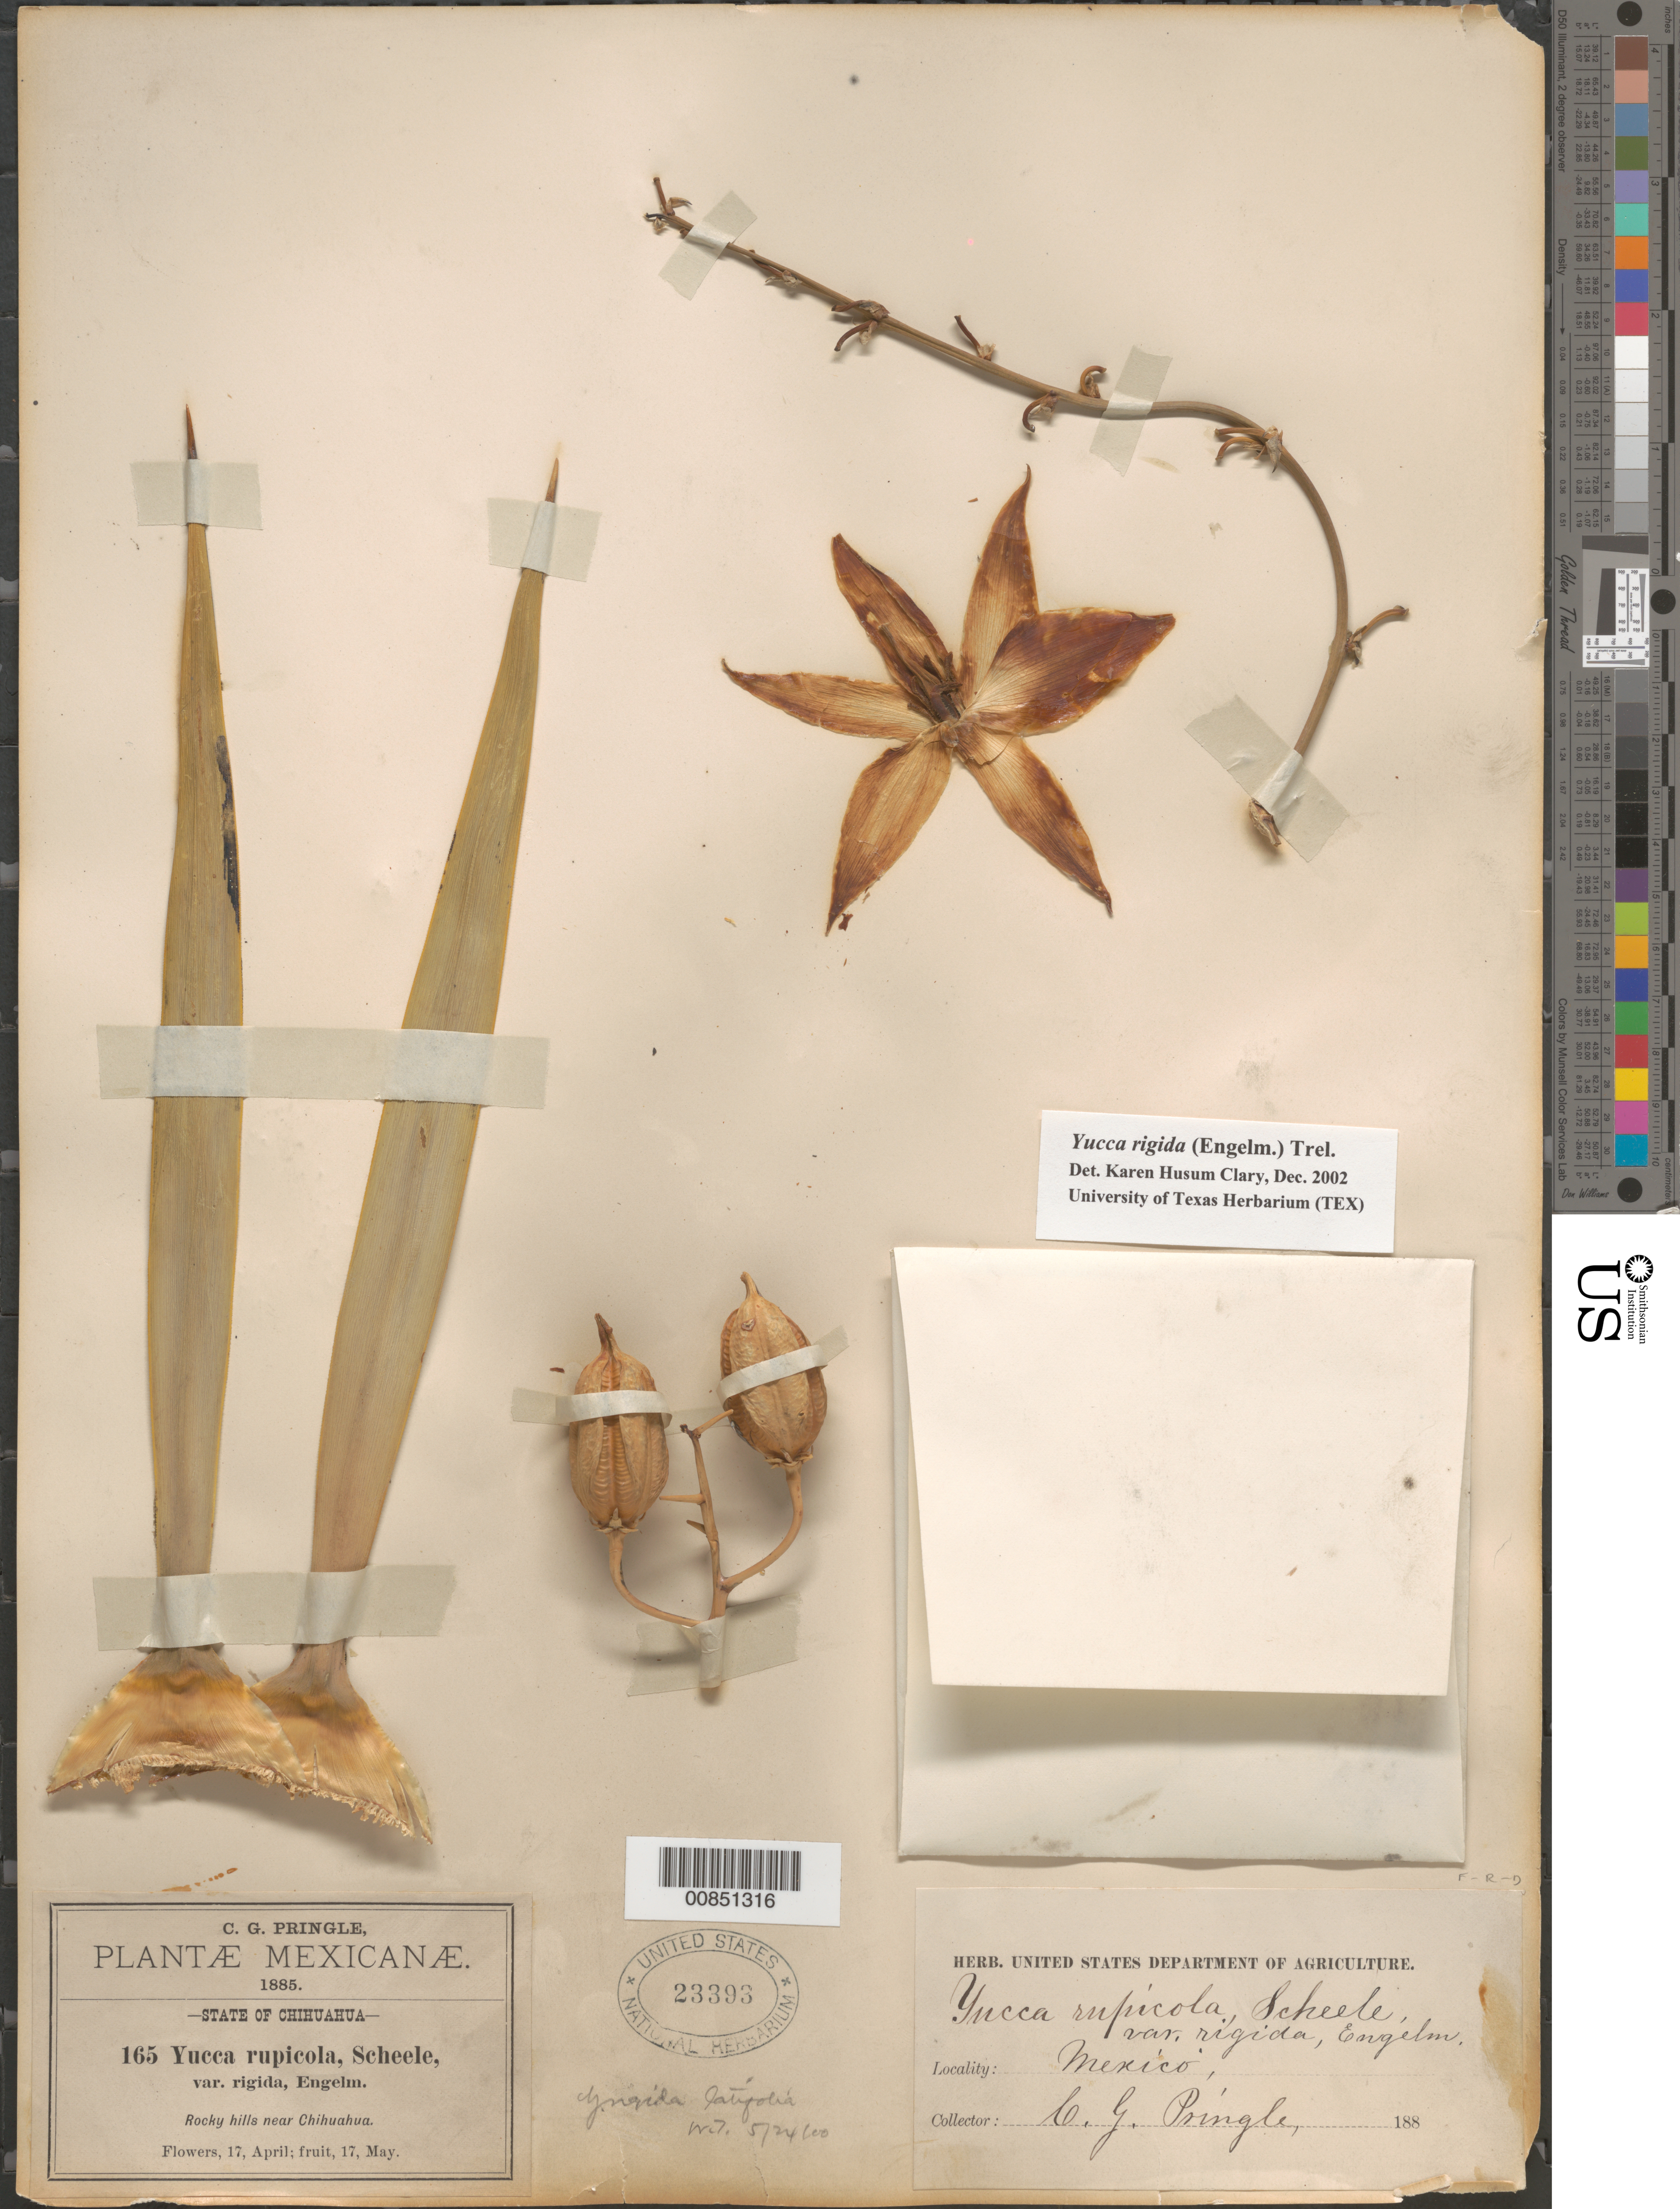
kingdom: Plantae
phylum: Tracheophyta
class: Liliopsida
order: Asparagales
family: Asparagaceae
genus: Yucca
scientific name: Yucca rigida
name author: (Engelm.) Trel.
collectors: C. G. Pringle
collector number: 165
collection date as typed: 17 Apr 1885 to 17 May 1885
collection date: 1885-04-17/1885-05-17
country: Mexico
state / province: Chihuahua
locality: Near Chihuahua.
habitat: Rocky hills.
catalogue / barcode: US 23393